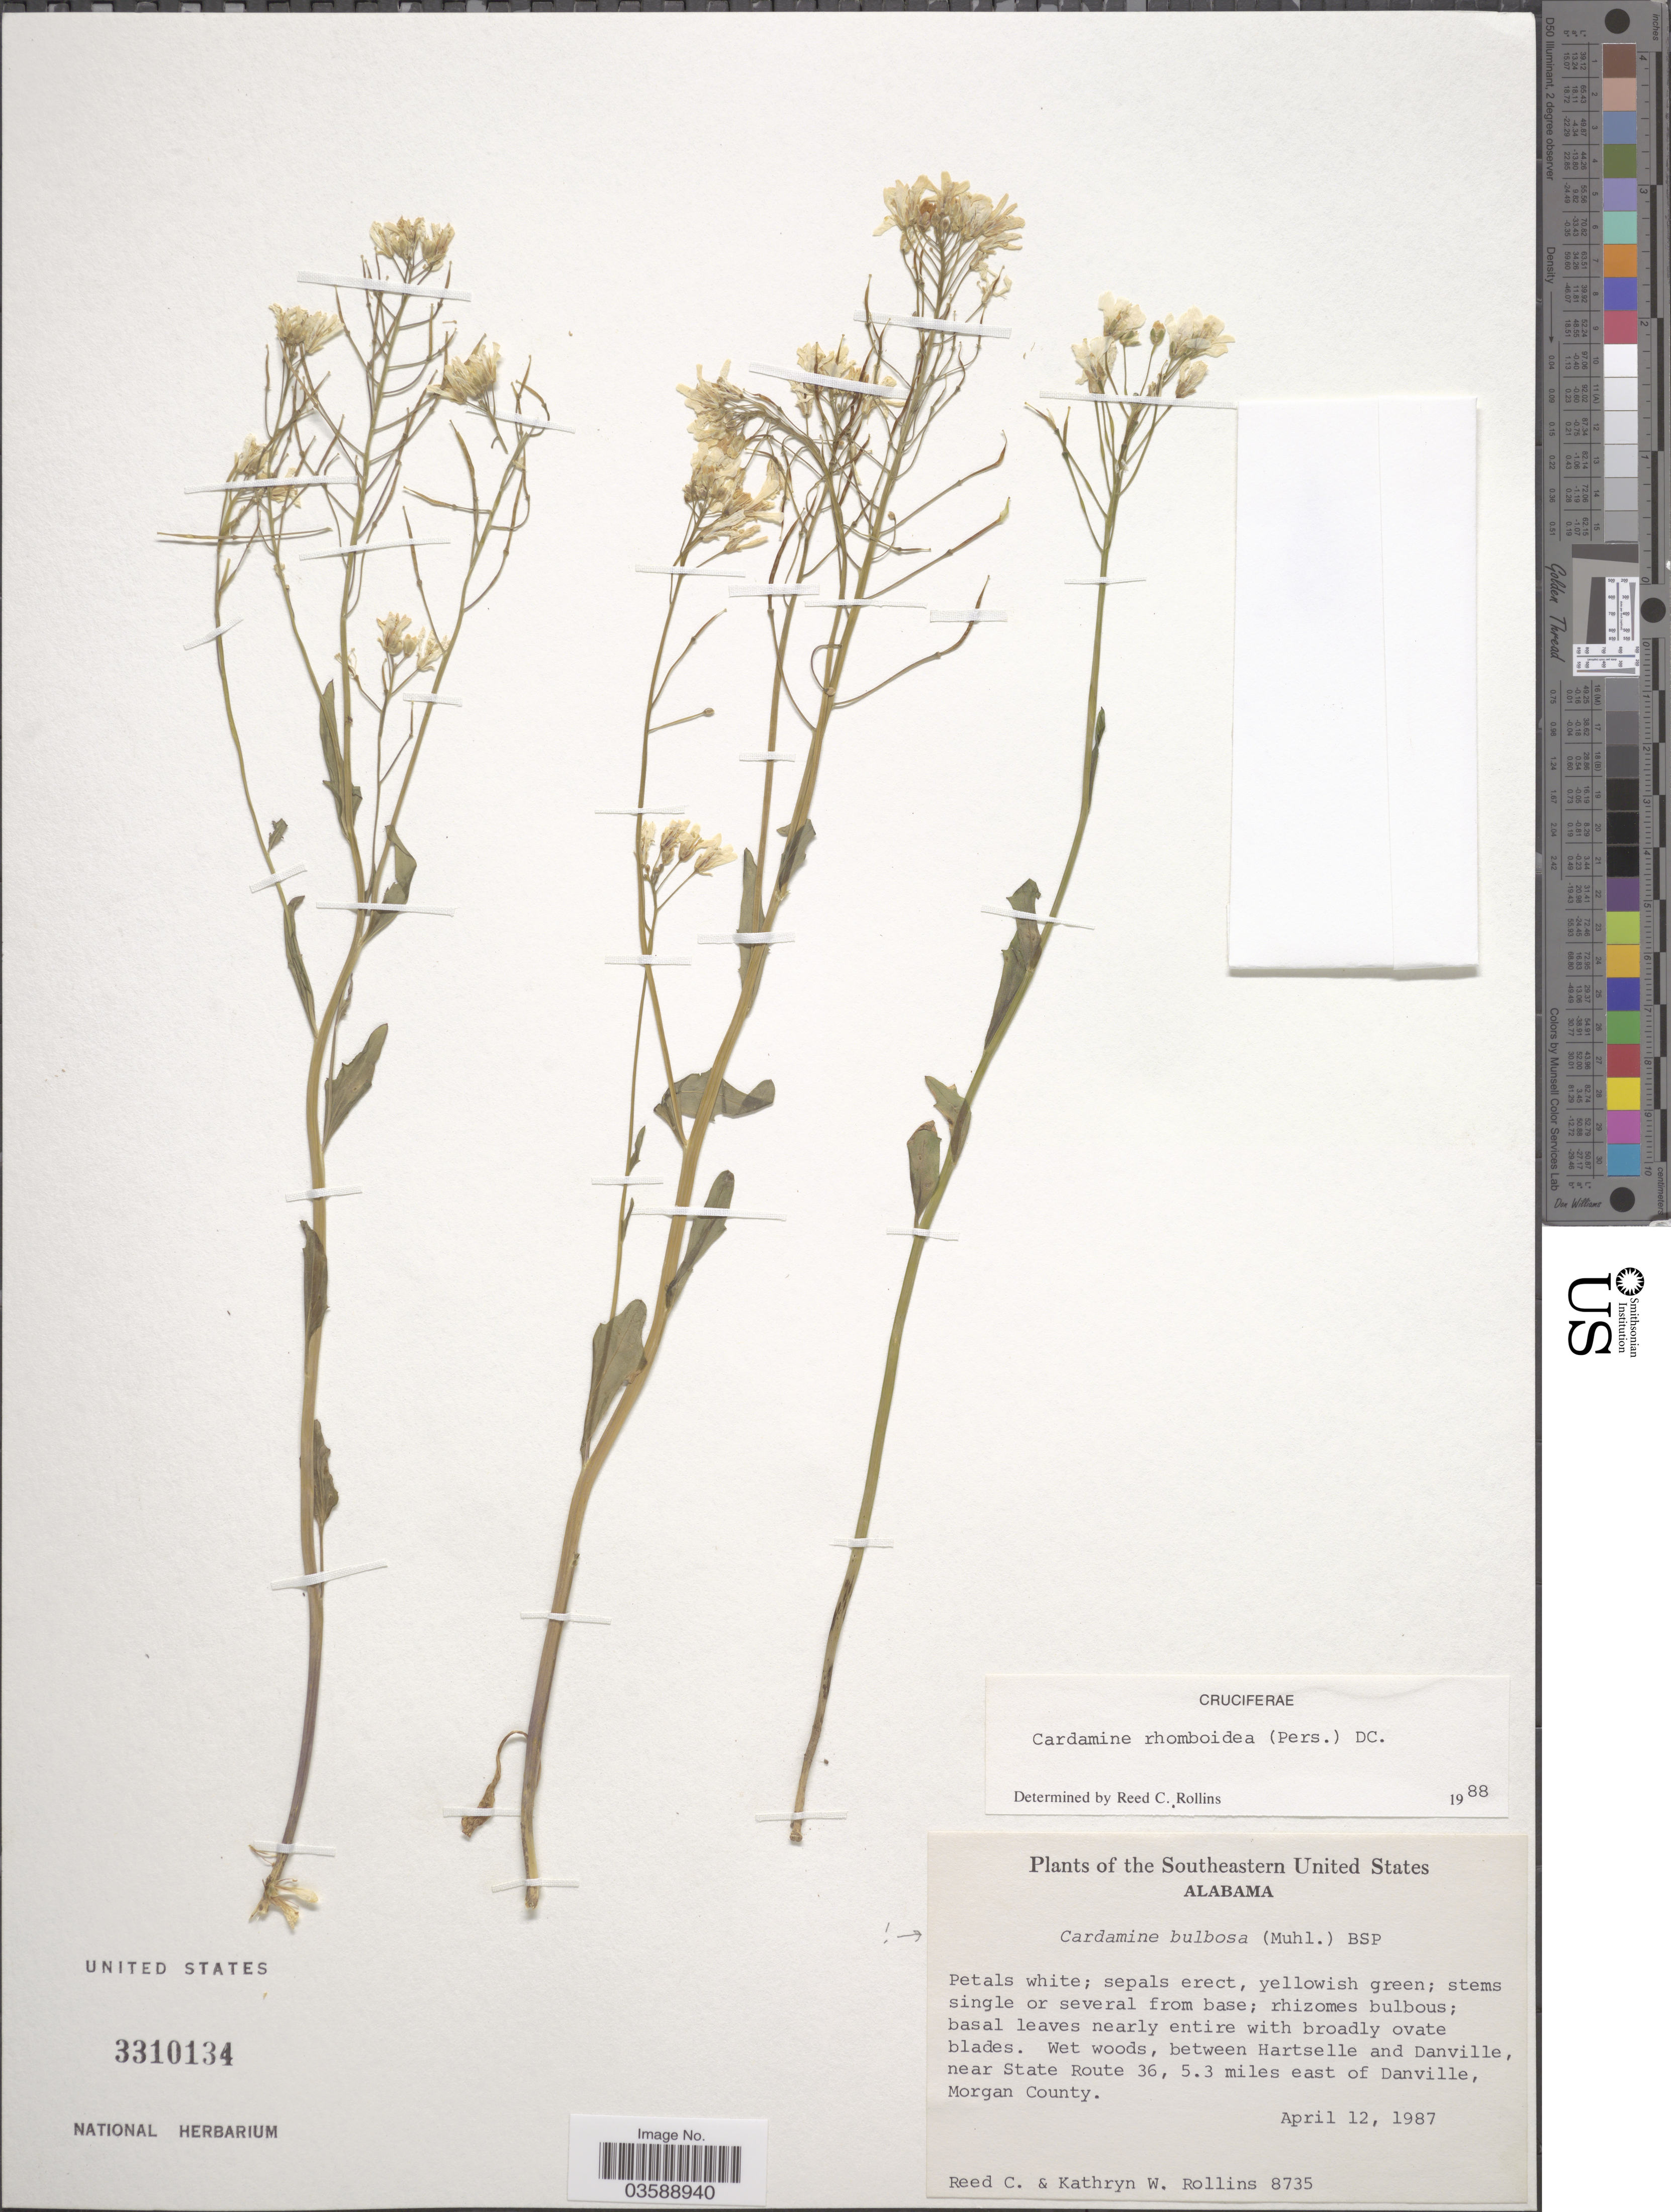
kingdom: Plantae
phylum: Tracheophyta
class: Magnoliopsida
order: Brassicales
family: Brassicaceae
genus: Cardamine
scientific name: Cardamine bulbosa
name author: (Schreb. ex Muhl.) Britton et al.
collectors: R. C. Rollins & K. W. Rollins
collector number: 8735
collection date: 1987-04-12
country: United States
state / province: Alabama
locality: Southeastern United States. Wet woods, between Hartselle and Danville, near State Route 23, 5.3 miles east of Danville, Morgan County.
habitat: wet woods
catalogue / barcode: US 3310134